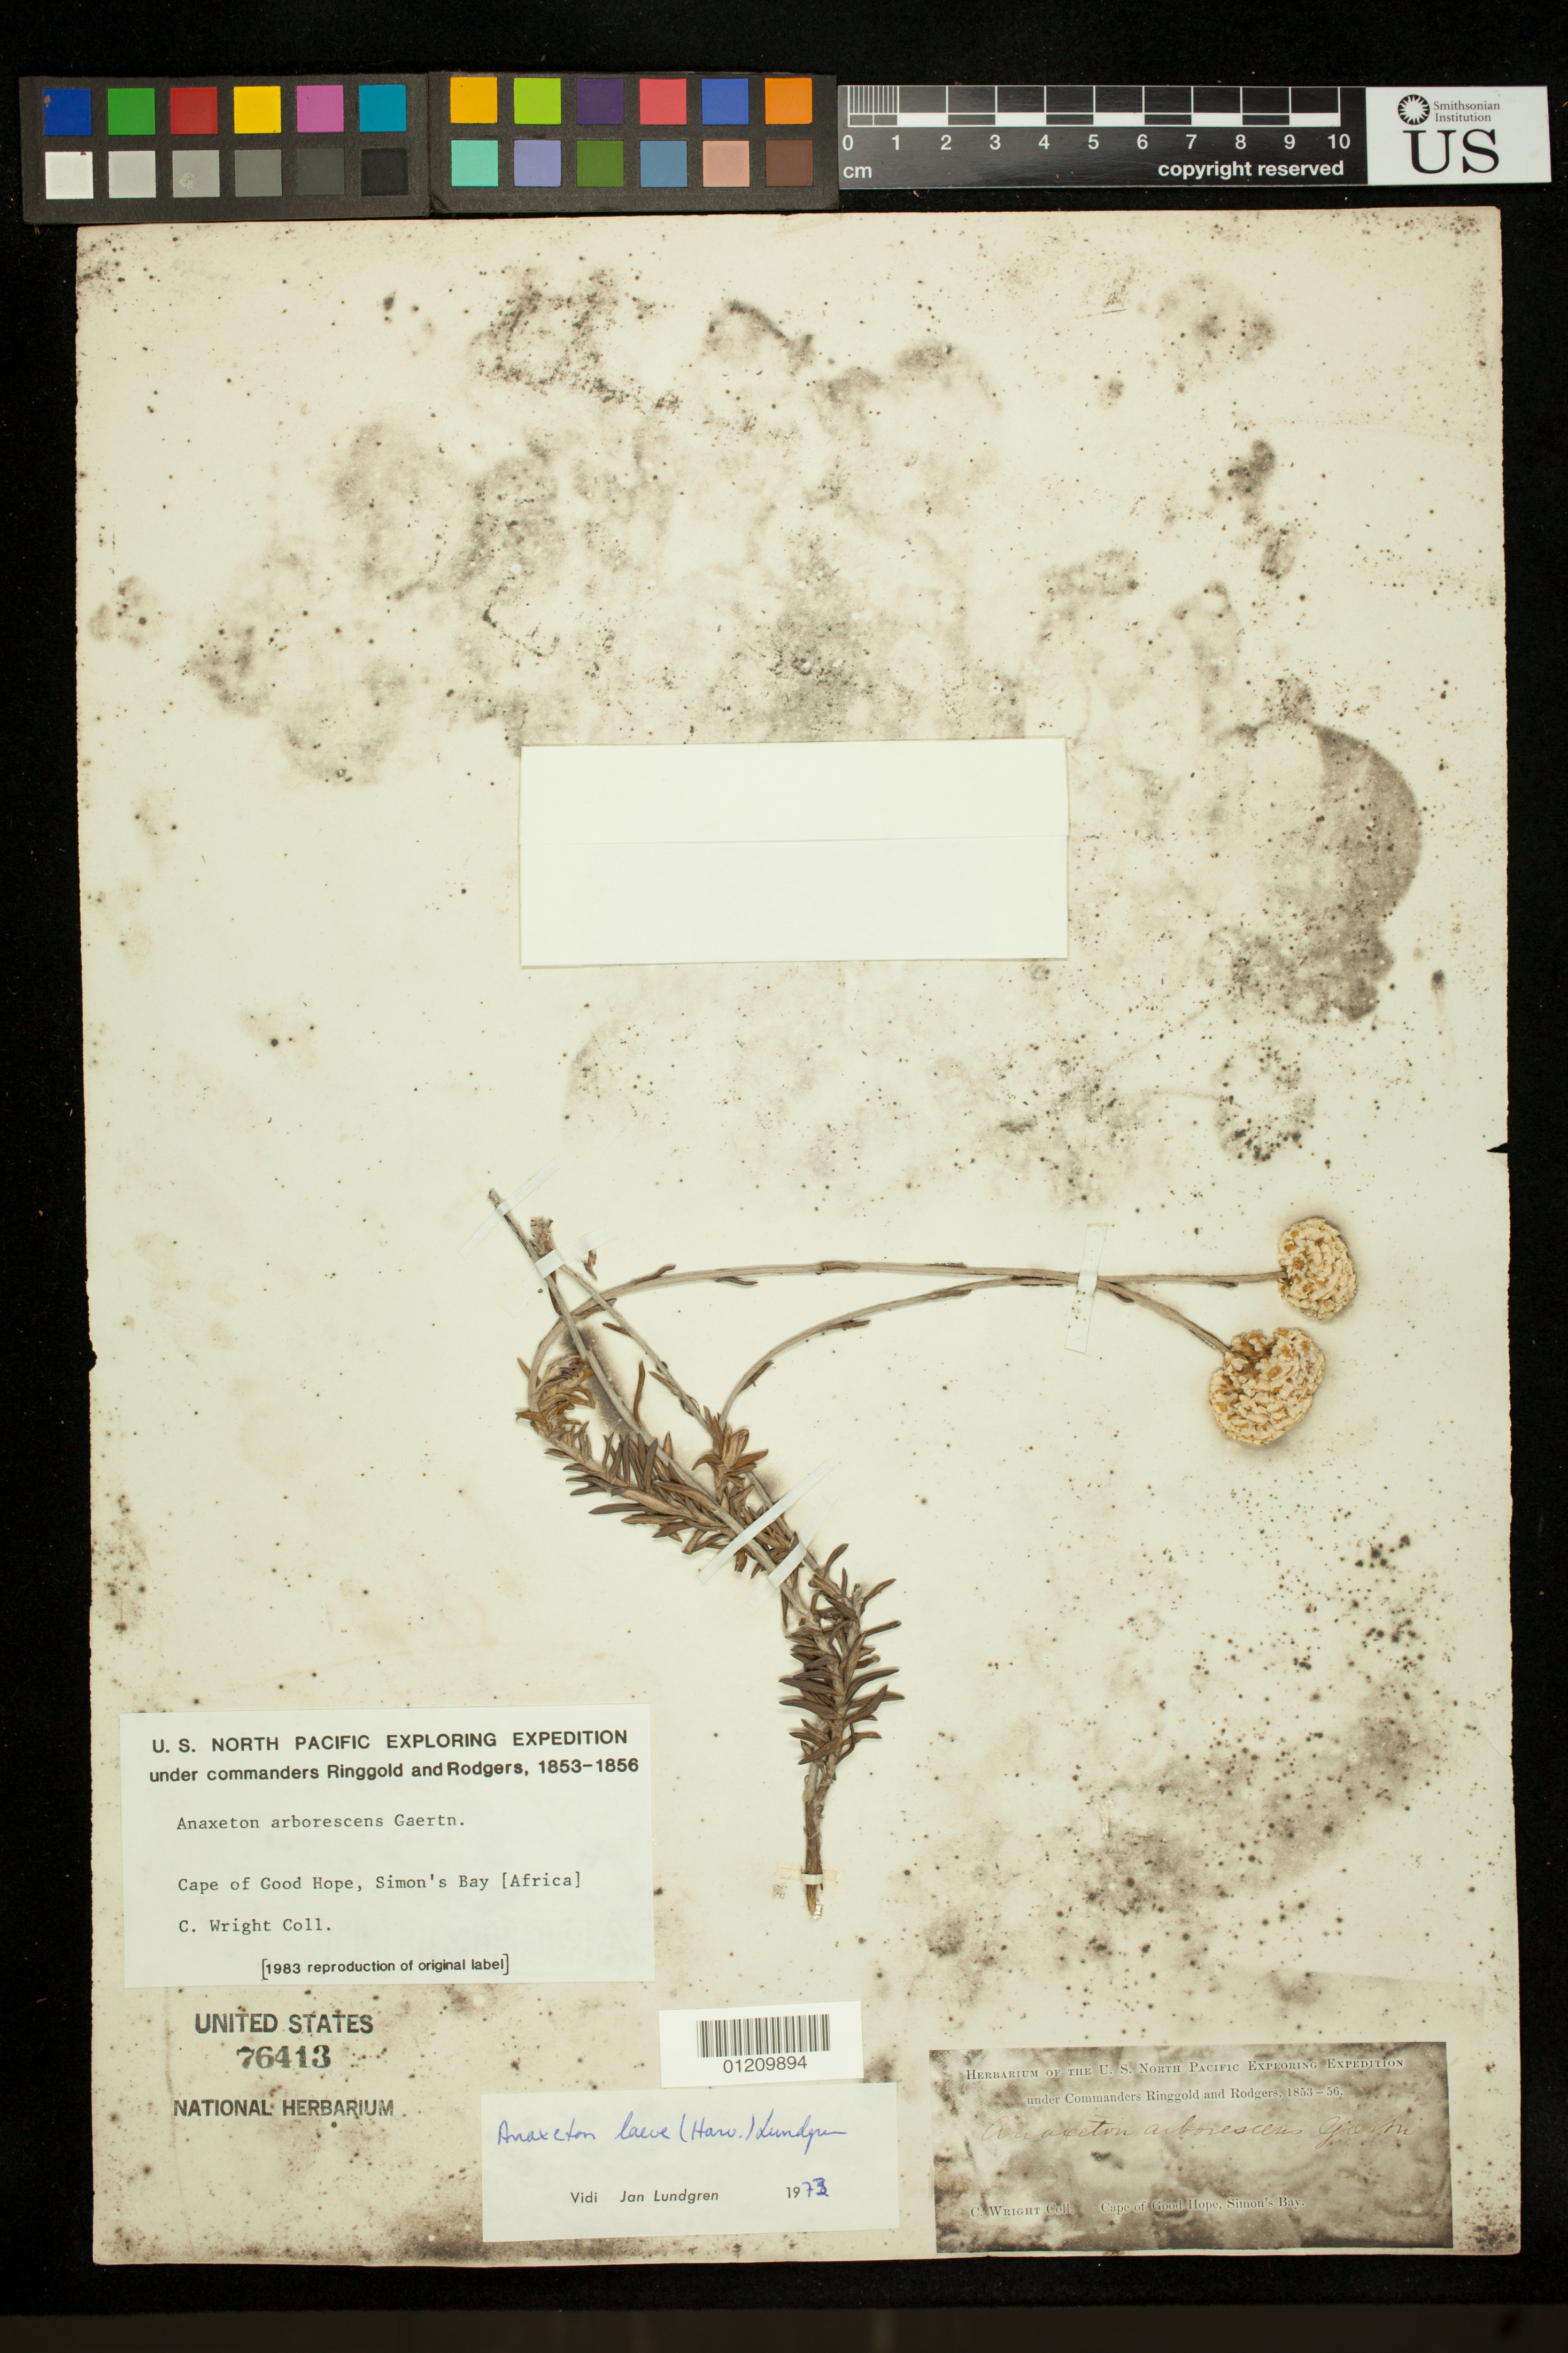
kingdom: Plantae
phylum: Tracheophyta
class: Magnoliopsida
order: Asterales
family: Asteraceae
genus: Anaxeton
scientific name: Anaxeton laeve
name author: Lundgren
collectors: C. Wright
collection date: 1853/1856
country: South Africa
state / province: Western Cape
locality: Cape of Good Hope, Simon's Bay.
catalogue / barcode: US 76413